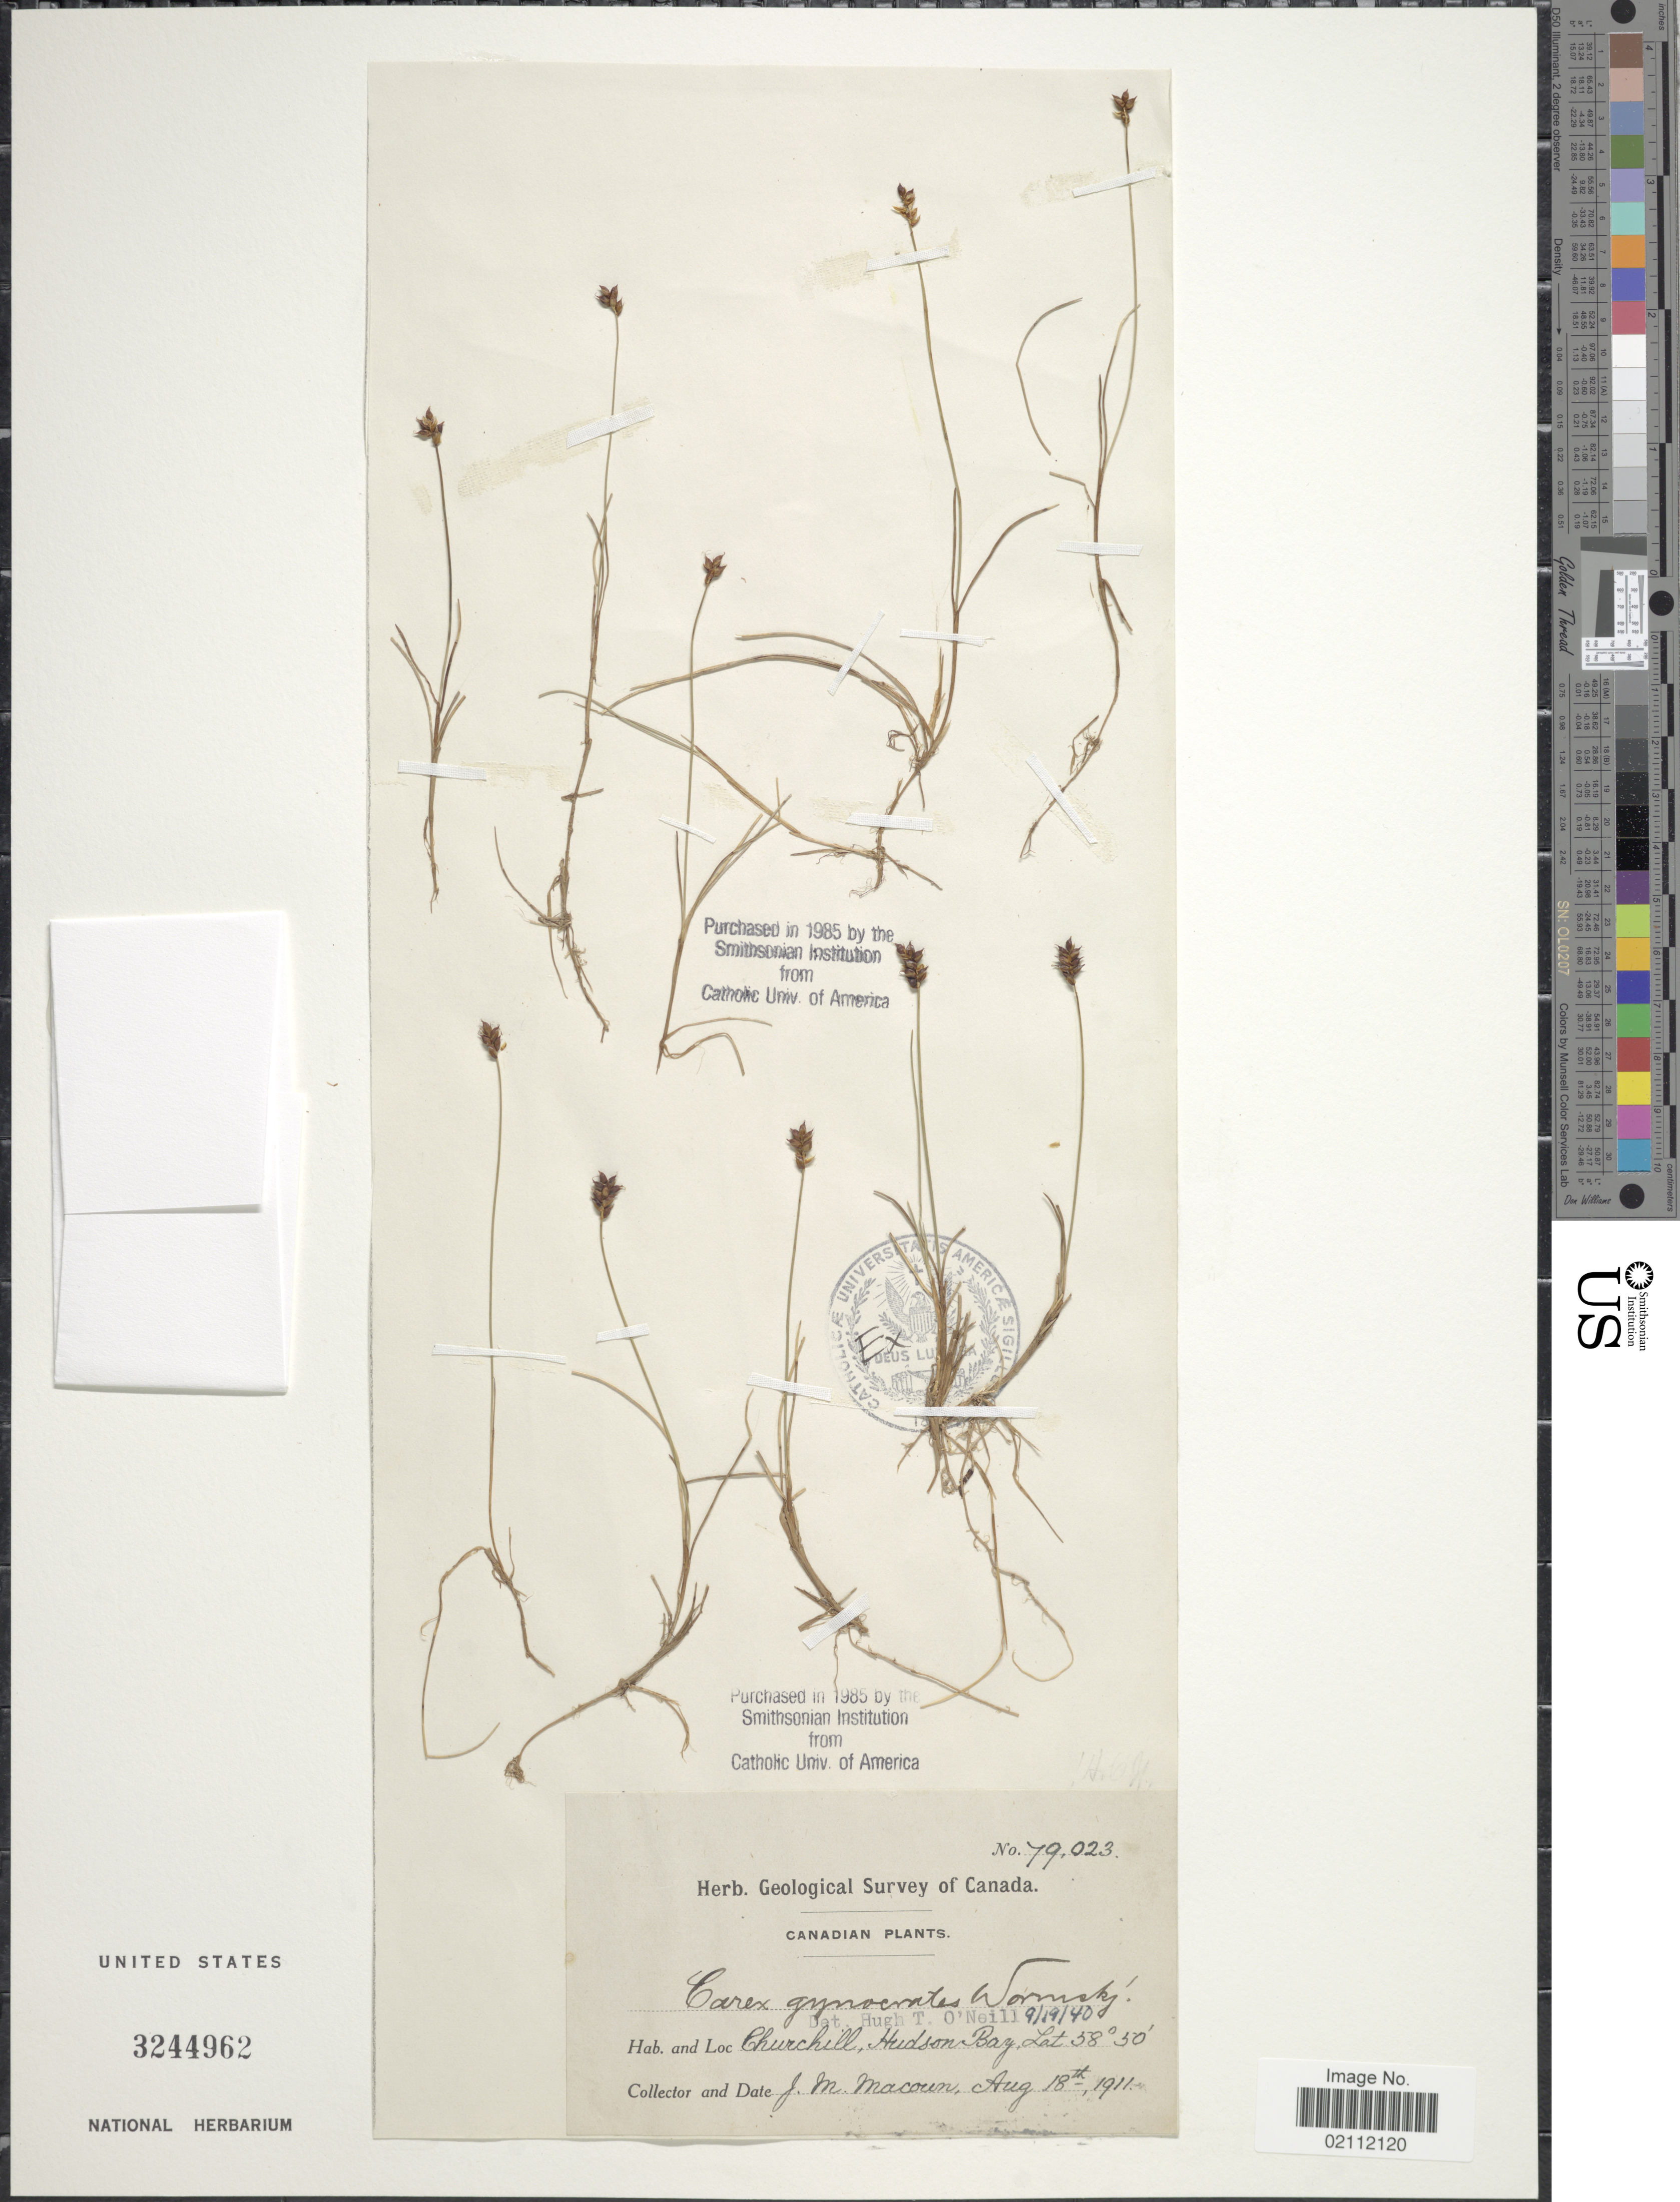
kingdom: Plantae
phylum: Tracheophyta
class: Liliopsida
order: Poales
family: Cyperaceae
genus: Carex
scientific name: Carex nardina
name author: (Hornem.) Fr.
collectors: J. M. Macoun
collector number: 79023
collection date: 1911-08-18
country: Canada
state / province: Manitoba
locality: Churchill, Hudson Bay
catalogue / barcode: US 3244962